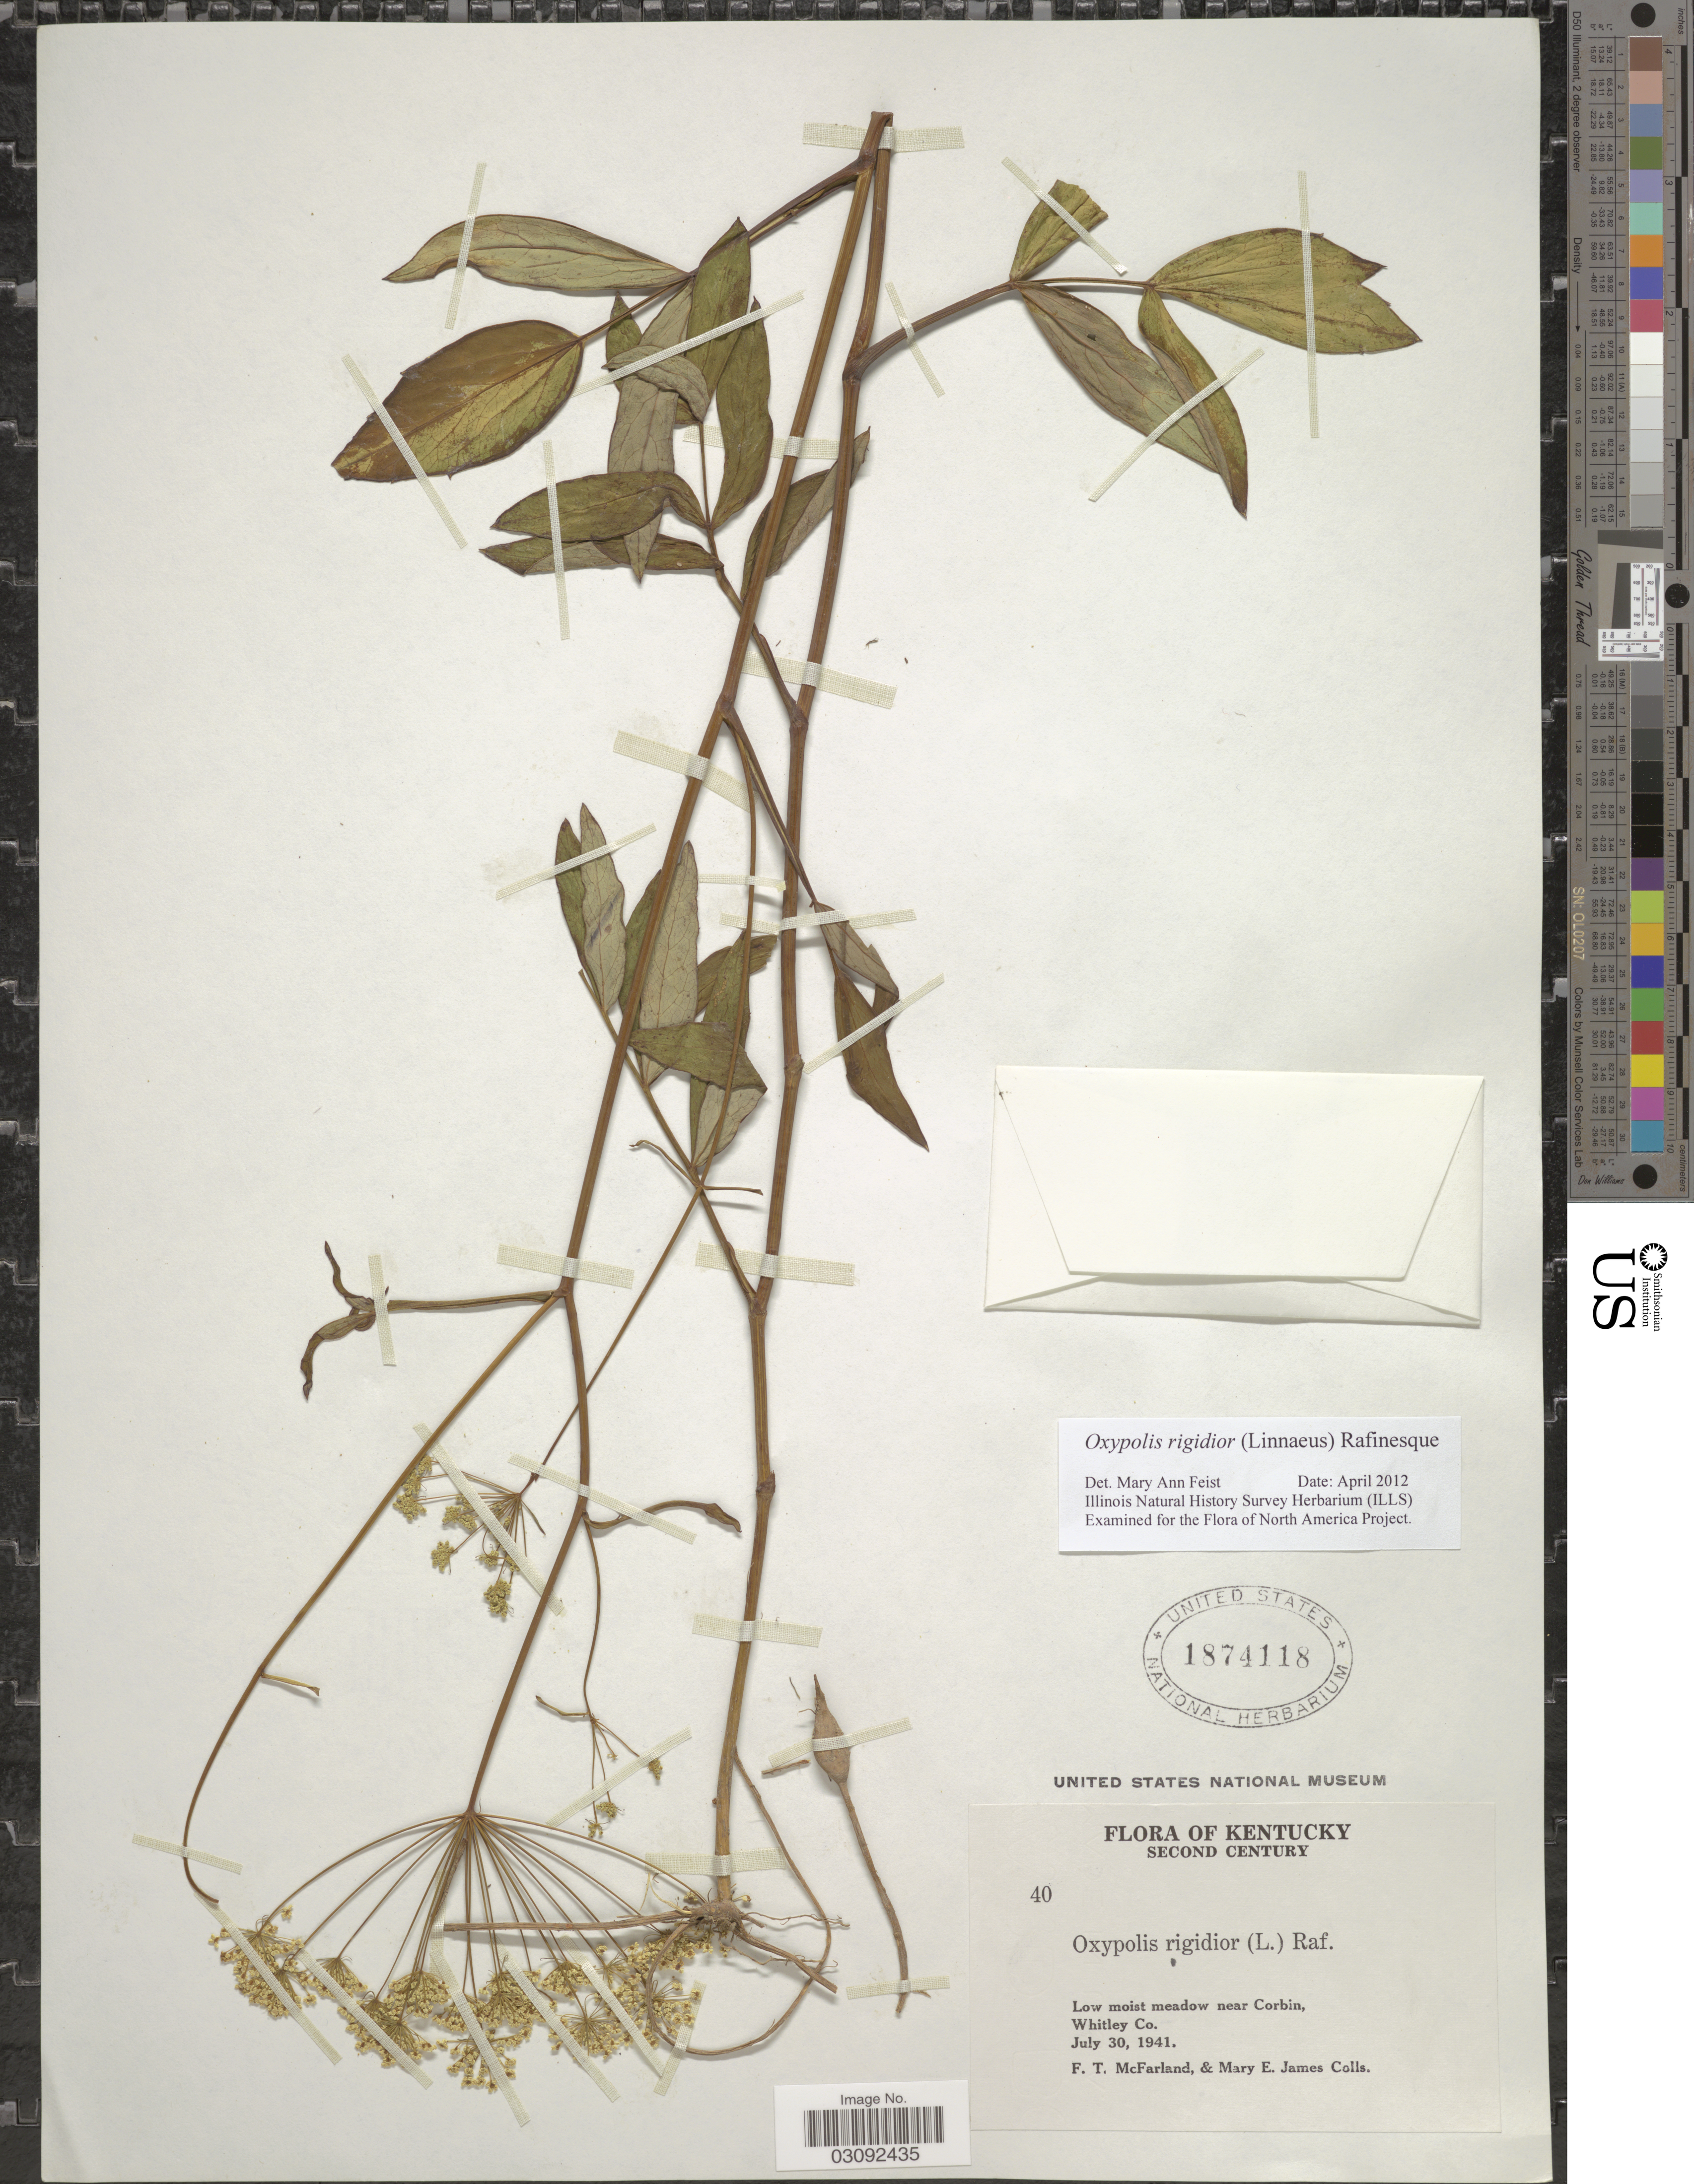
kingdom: Plantae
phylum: Tracheophyta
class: Magnoliopsida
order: Apiales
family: Apiaceae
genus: Oxypolis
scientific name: Oxypolis rigidior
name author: (L.) Raf.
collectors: F. McFarland & M. James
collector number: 40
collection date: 1941-07-30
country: United States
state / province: Kentucky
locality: Second Century. Near Corbin, Whitley Co.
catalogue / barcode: US 1874118